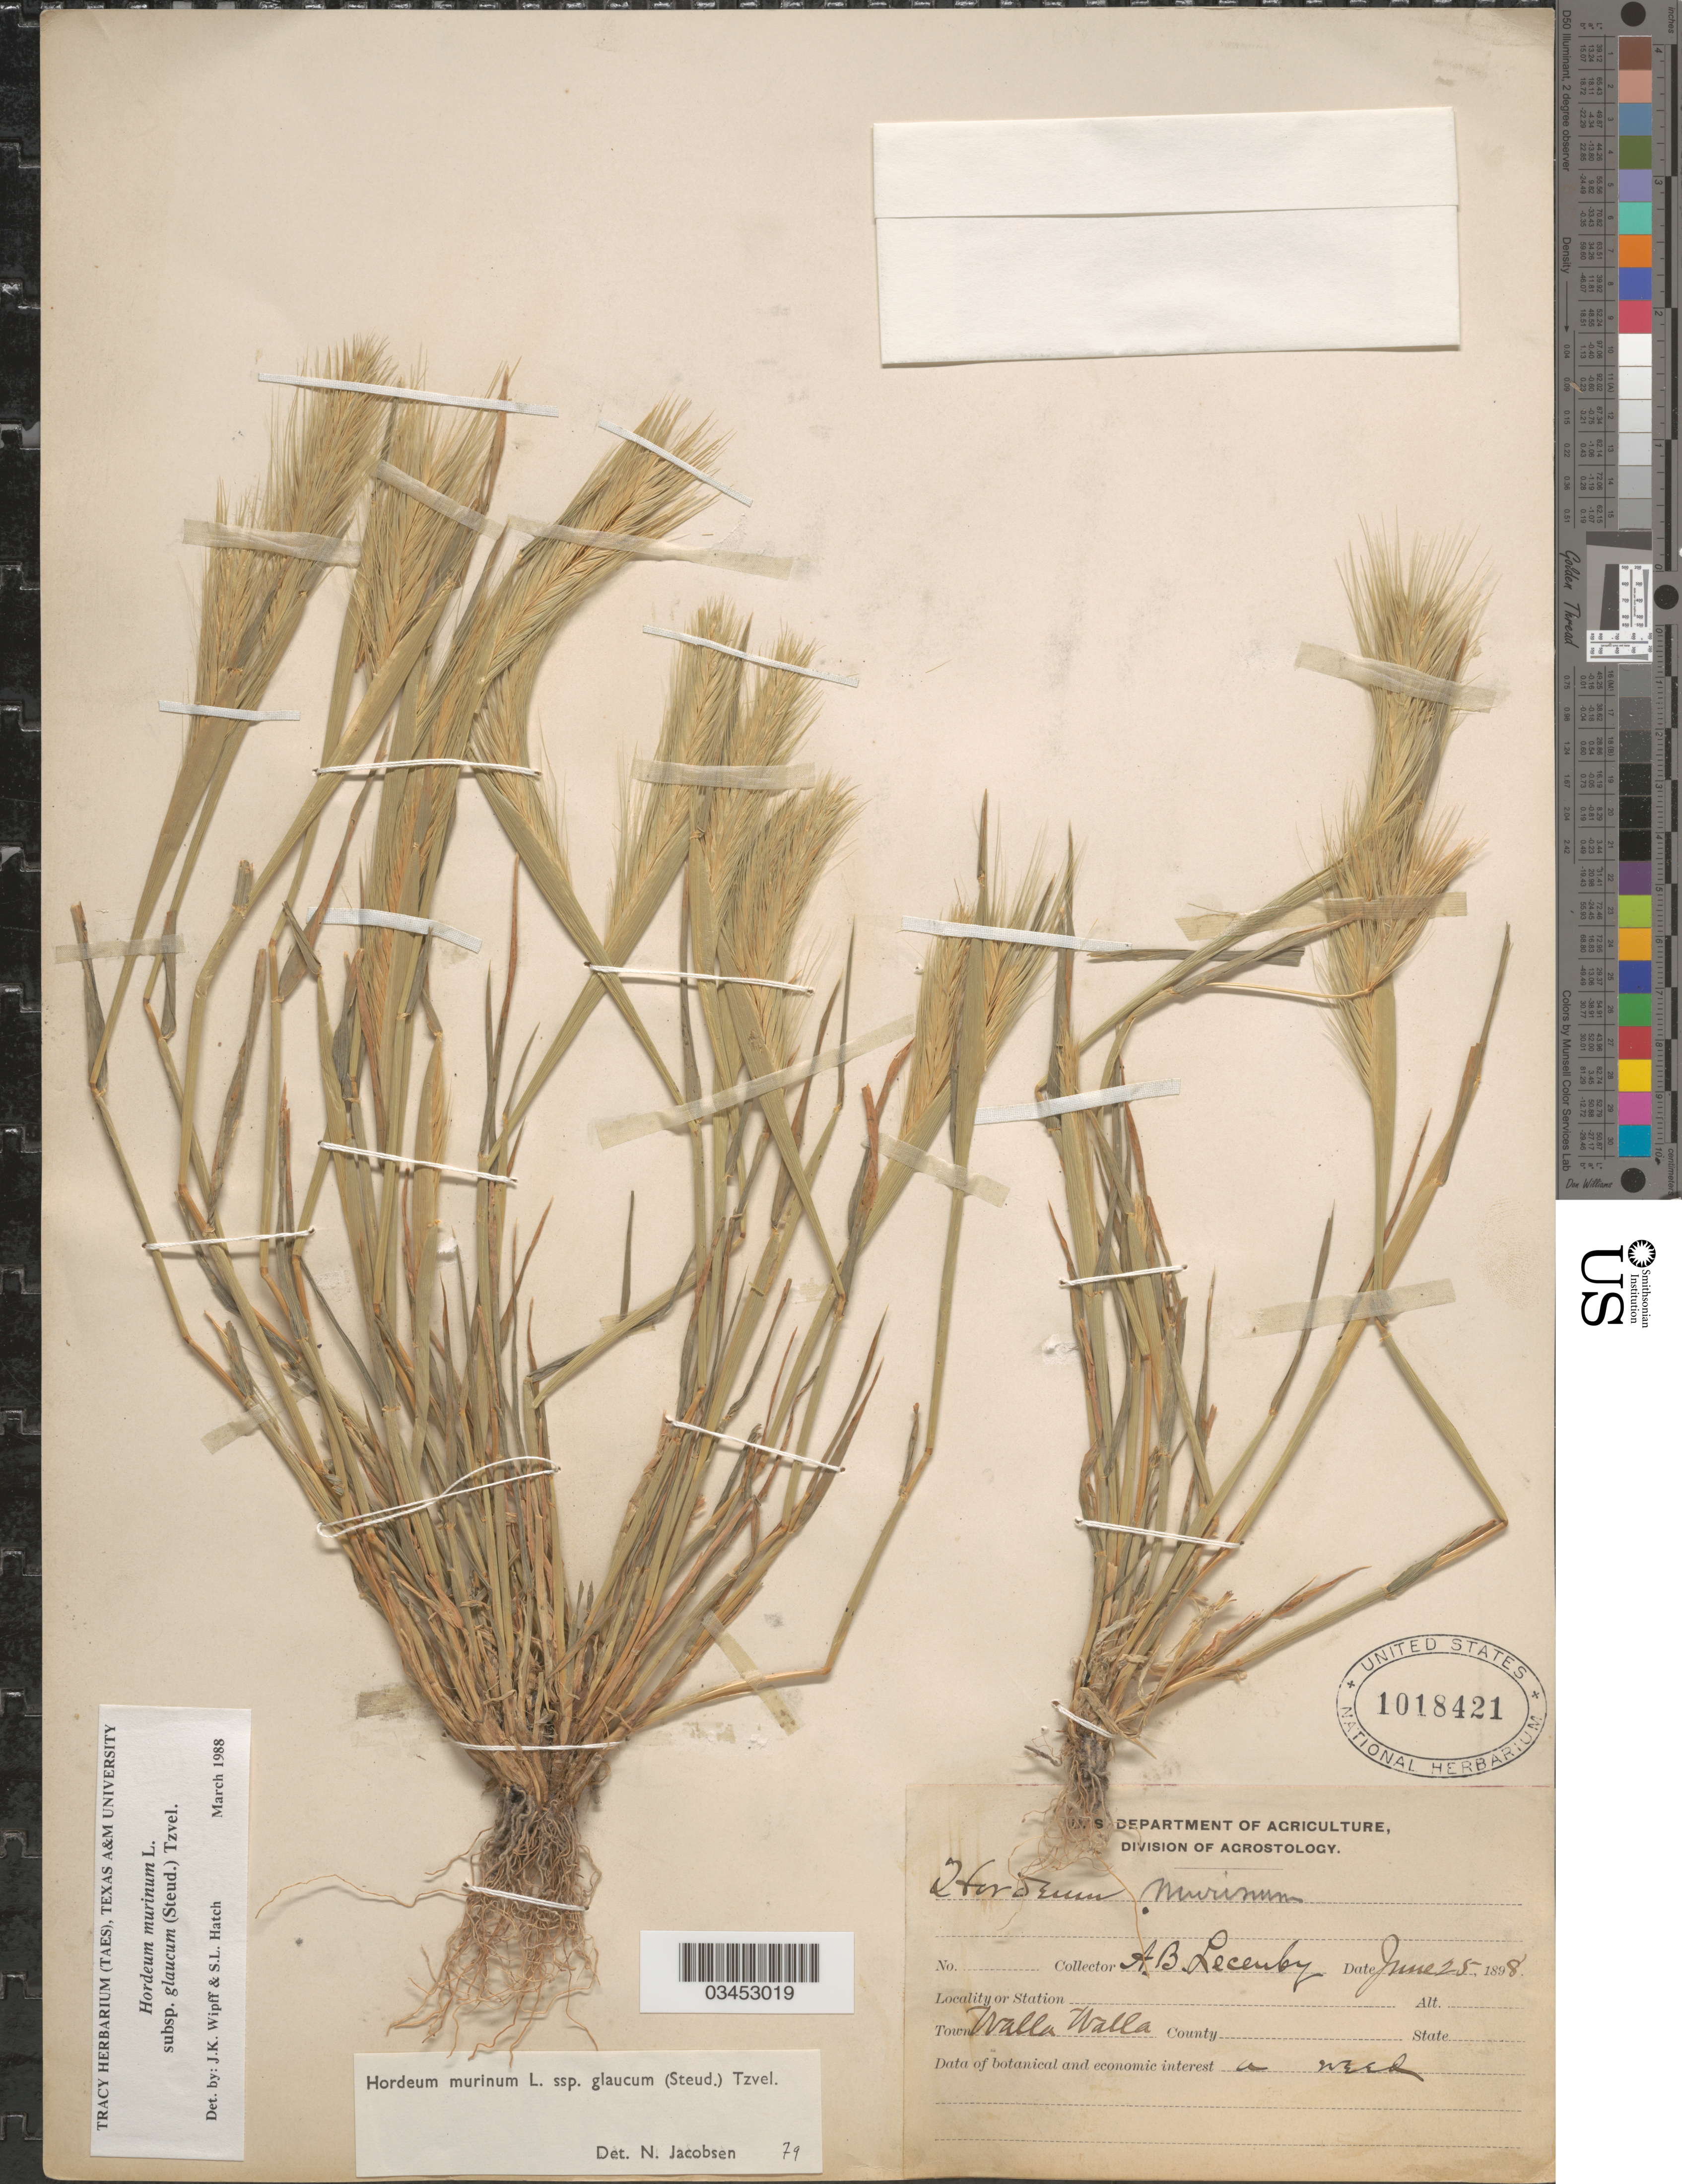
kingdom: Plantae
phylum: Tracheophyta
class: Liliopsida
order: Poales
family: Poaceae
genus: Hordeum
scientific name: Hordeum murinum subsp. glaucum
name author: (Steud.) Tzvelev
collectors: A. Lecenby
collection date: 1898-06-25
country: United States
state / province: Washington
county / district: Walla Walla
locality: Town Walla Walla.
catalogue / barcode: US 1018421